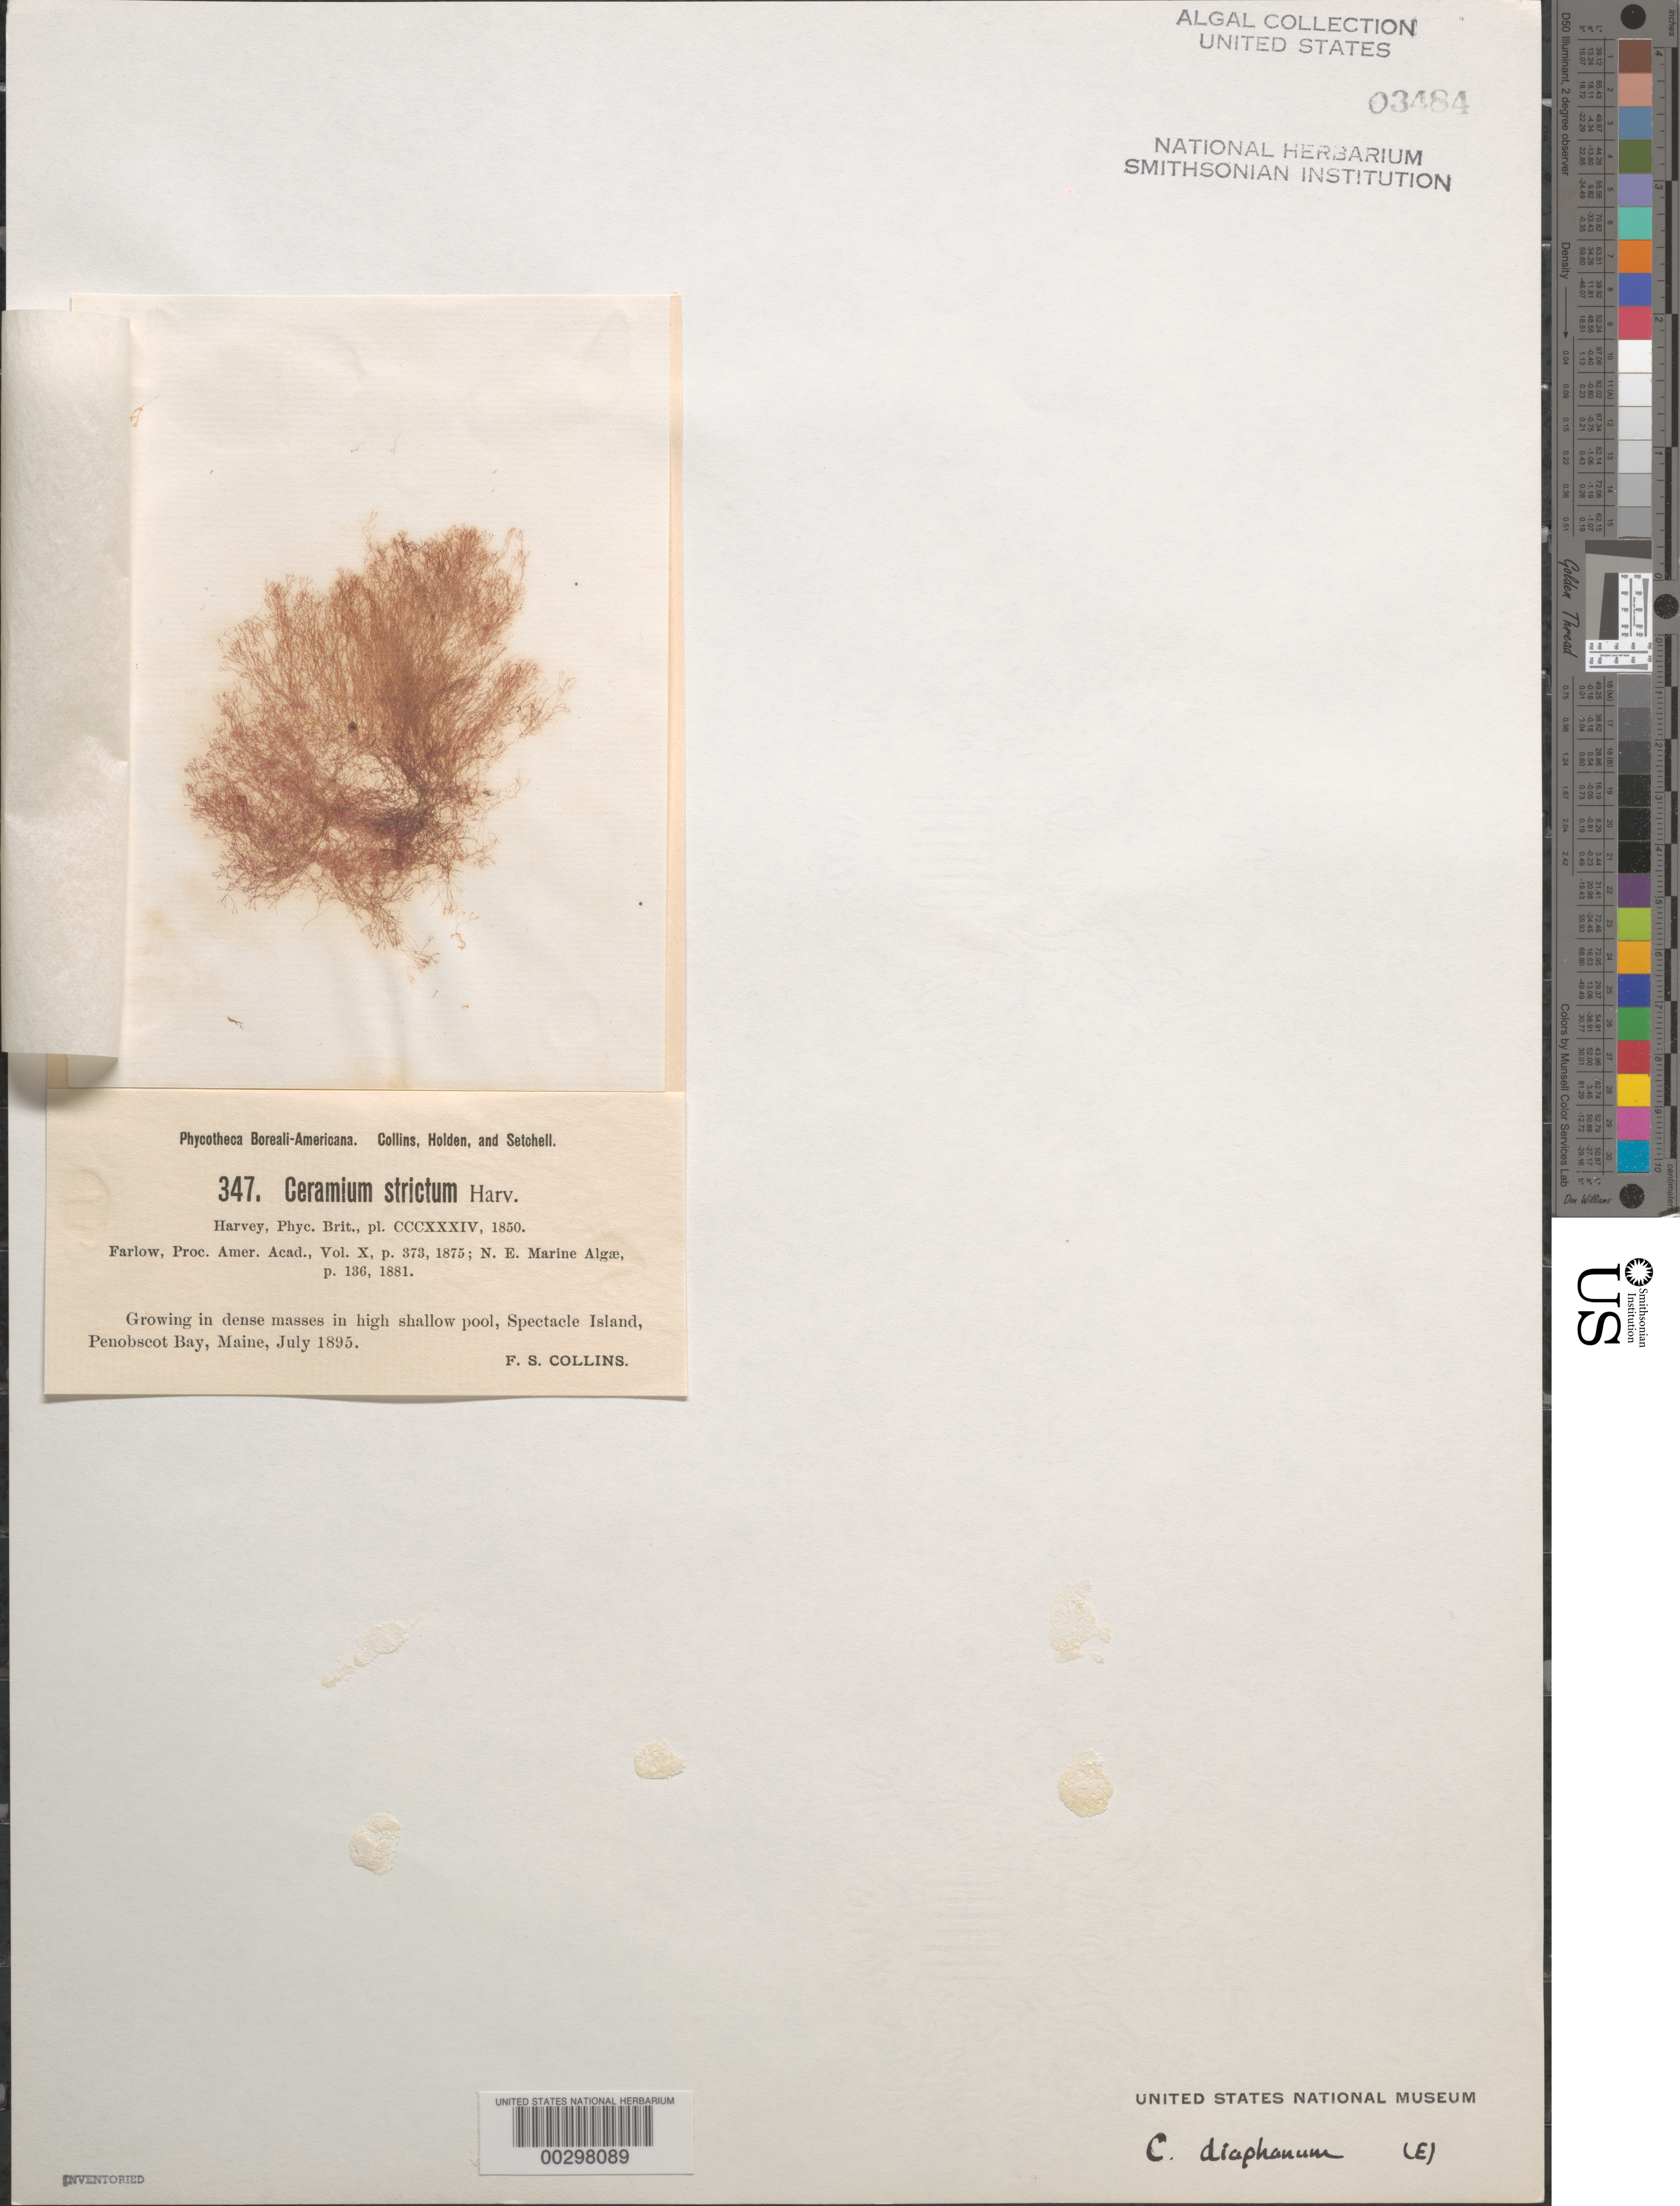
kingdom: Plantae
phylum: Rhodophyta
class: Florideophyceae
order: Ceramiales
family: Ceramiaceae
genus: Ceramium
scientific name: Ceramium diaphanum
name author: (Lightf.) Roth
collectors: F. Collins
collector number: PB-A 347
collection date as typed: Jul 1895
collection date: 1895-07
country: United States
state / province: Maine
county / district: Hancock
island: Spectacle Island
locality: Penobscot Bay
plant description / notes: Collins, Holden & Setchell, Phycotheca Boreali-Americana, as Ceramium strictum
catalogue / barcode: US 3484